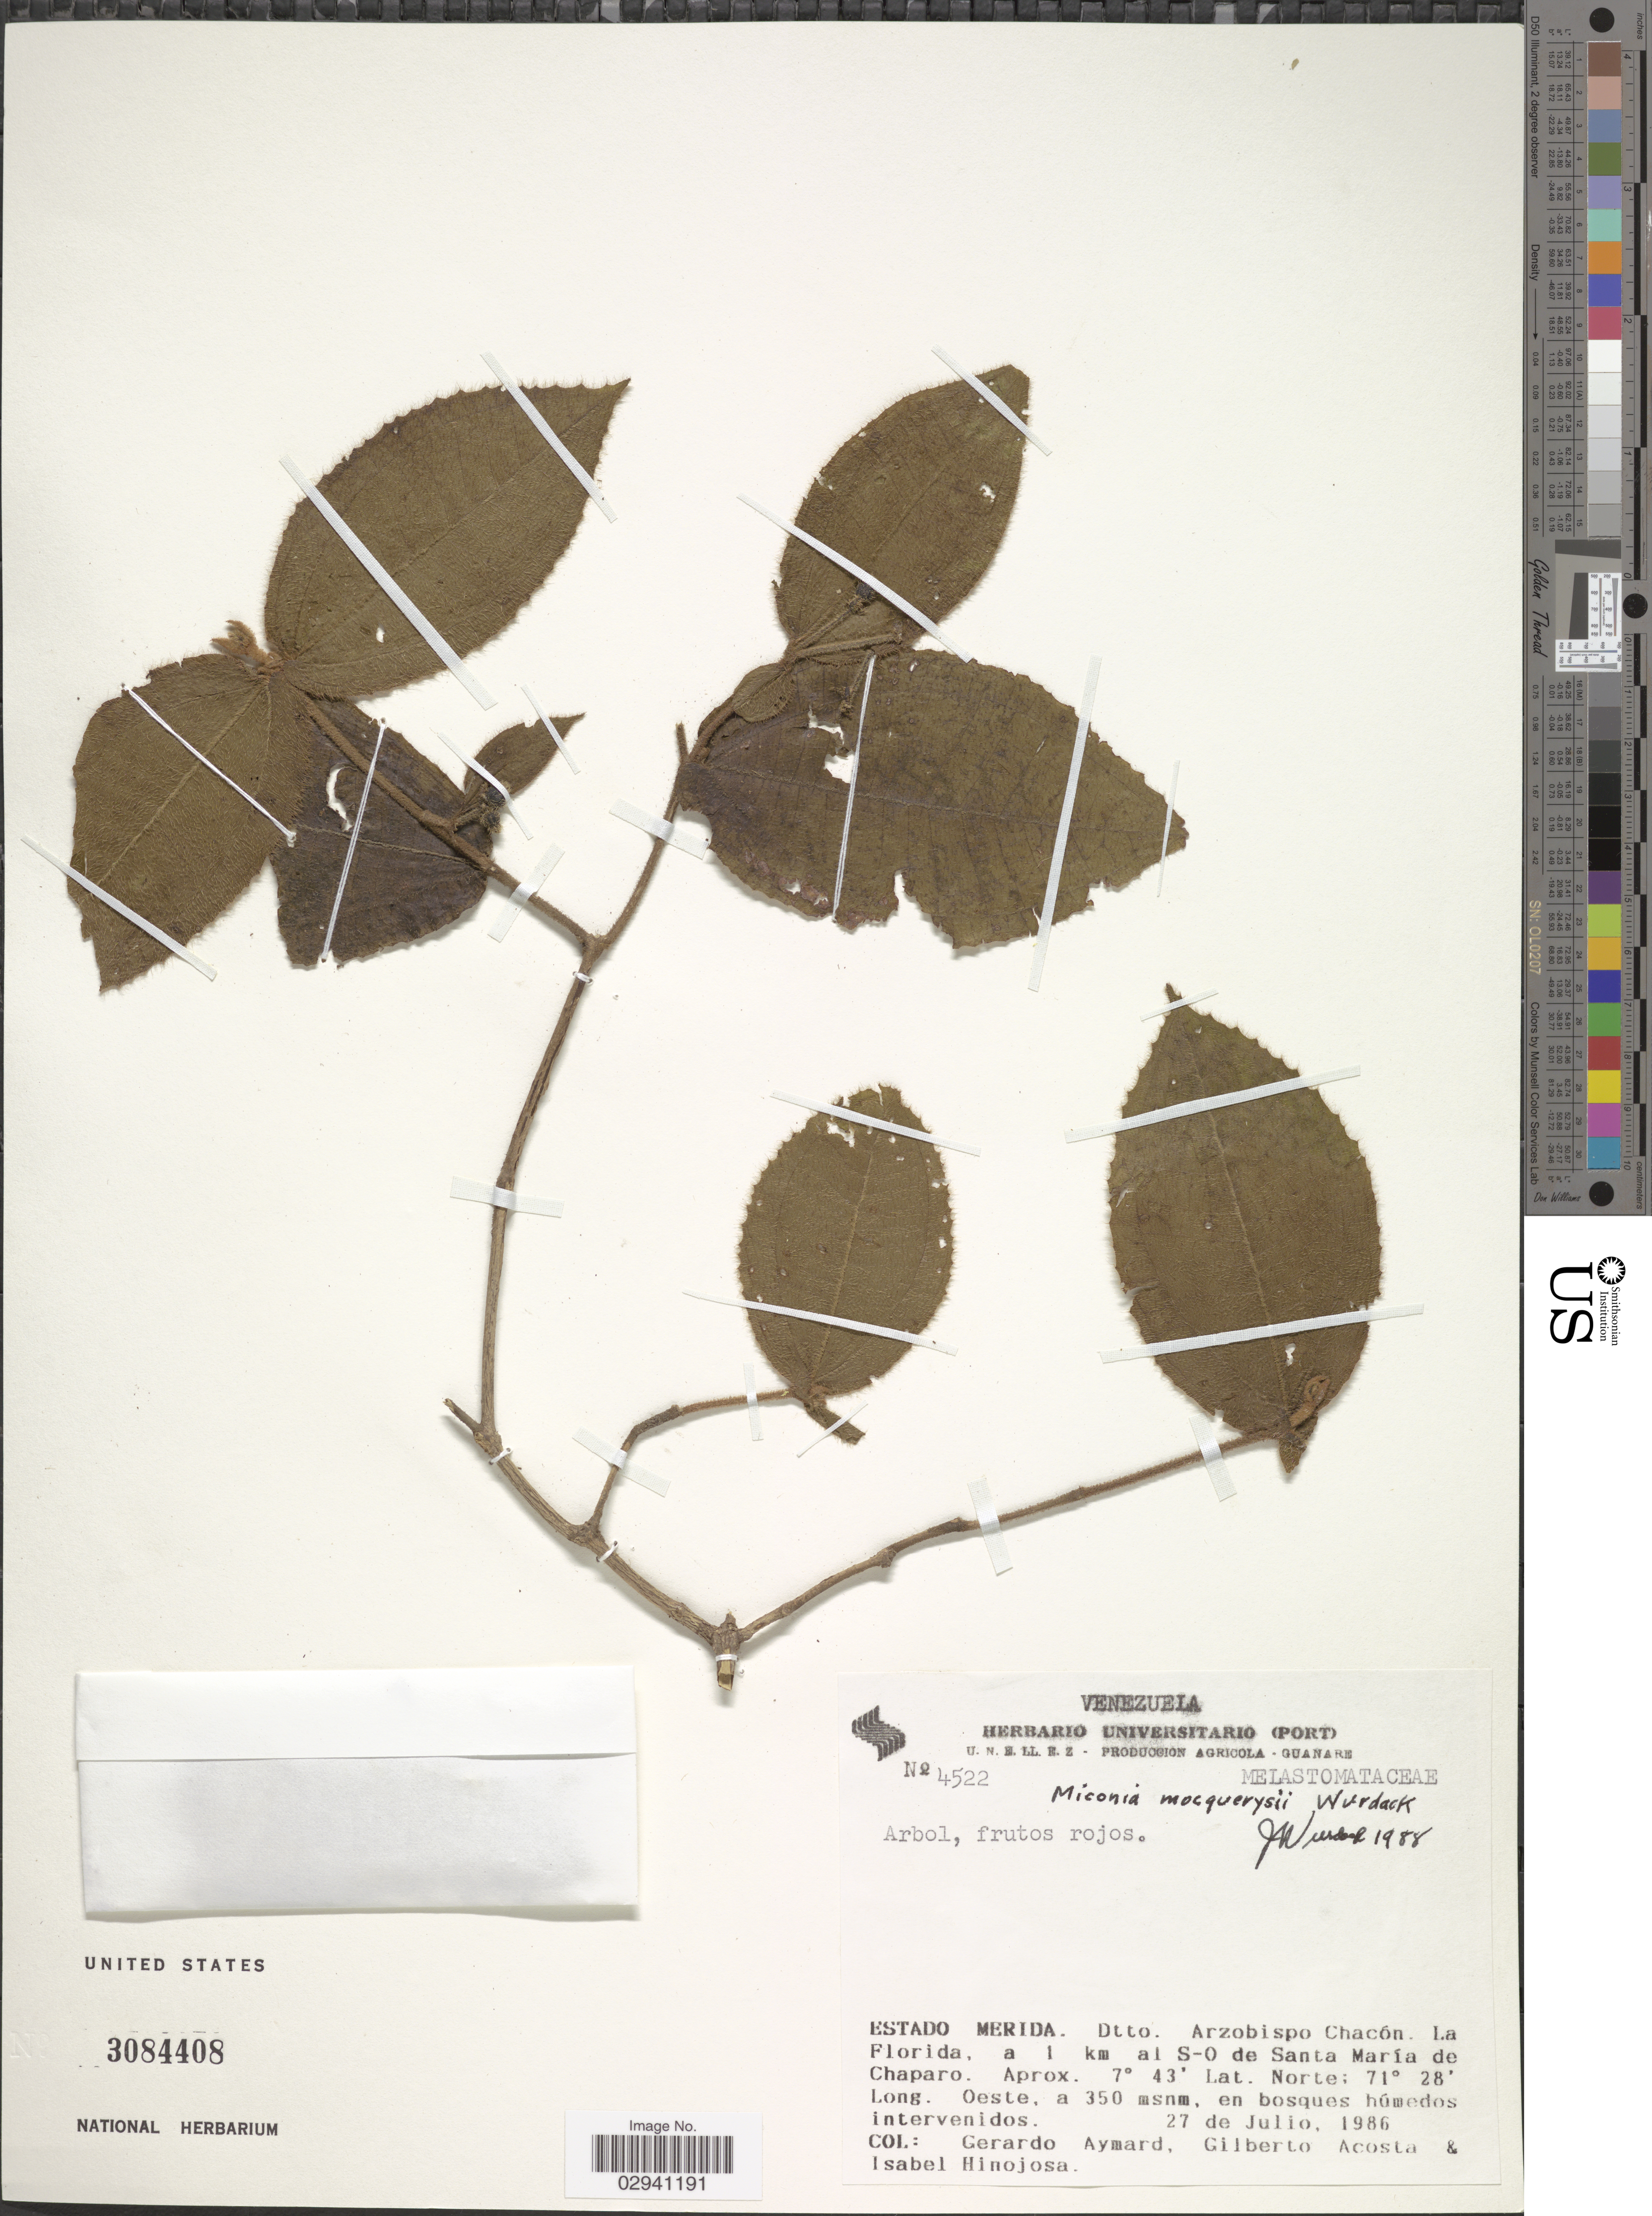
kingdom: Plantae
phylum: Tracheophyta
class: Magnoliopsida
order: Myrtales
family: Melastomataceae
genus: Miconia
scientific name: Miconia mocquerysii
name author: Wurdack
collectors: G. A. Aymard, G. Acosta & I. Hinojosa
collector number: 4522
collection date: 1986-07-27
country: Venezuela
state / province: Mérida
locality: Estado Merida. Dtto. Arzobispo Chacón. La Florida, a 1 km al S-O de Santa María de Chaparo.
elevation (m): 350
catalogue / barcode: US 3084408